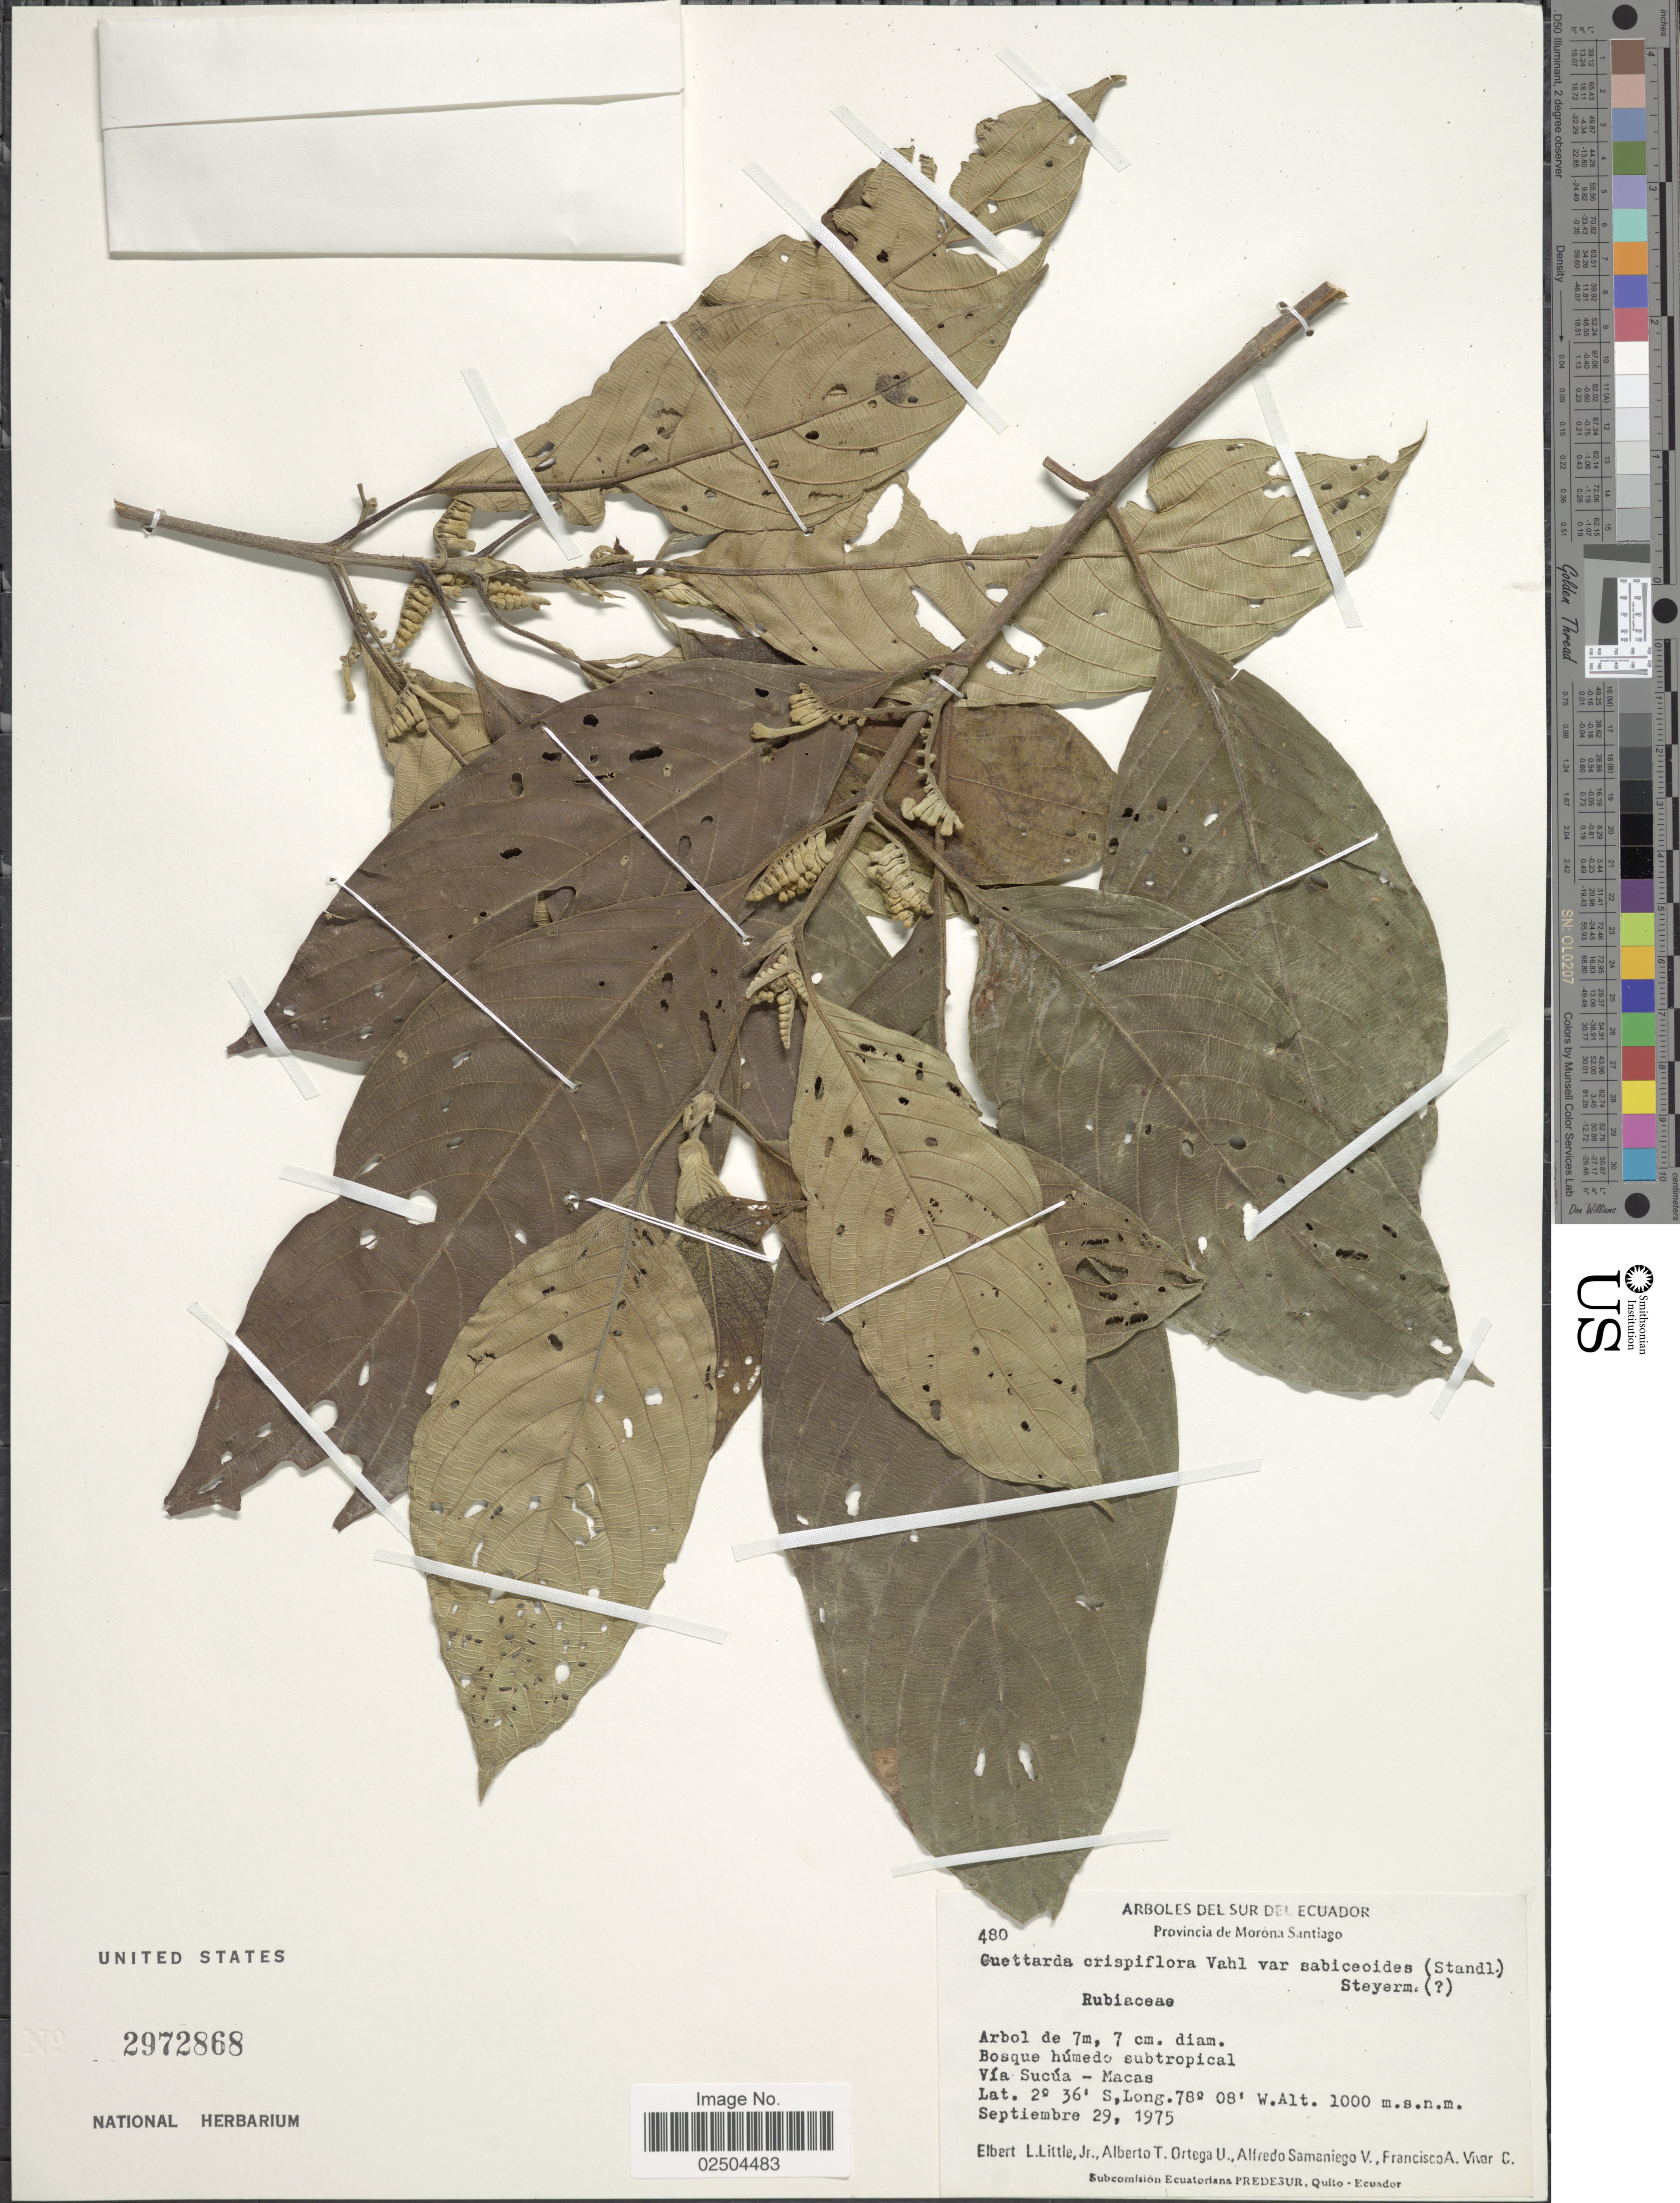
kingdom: Plantae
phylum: Tracheophyta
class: Magnoliopsida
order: Gentianales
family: Rubiaceae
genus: Guettarda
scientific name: Guettarda crispiflora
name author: Vahl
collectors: E. L. Little, A. T. Ortega U., A. V. Samaniego & F. A. Vivar C.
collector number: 480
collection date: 1975-09-29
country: Ecuador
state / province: Morona-Santiago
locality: Provincia Morona-Santiago, Via Sucua-Macas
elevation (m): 1000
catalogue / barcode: US 2972868